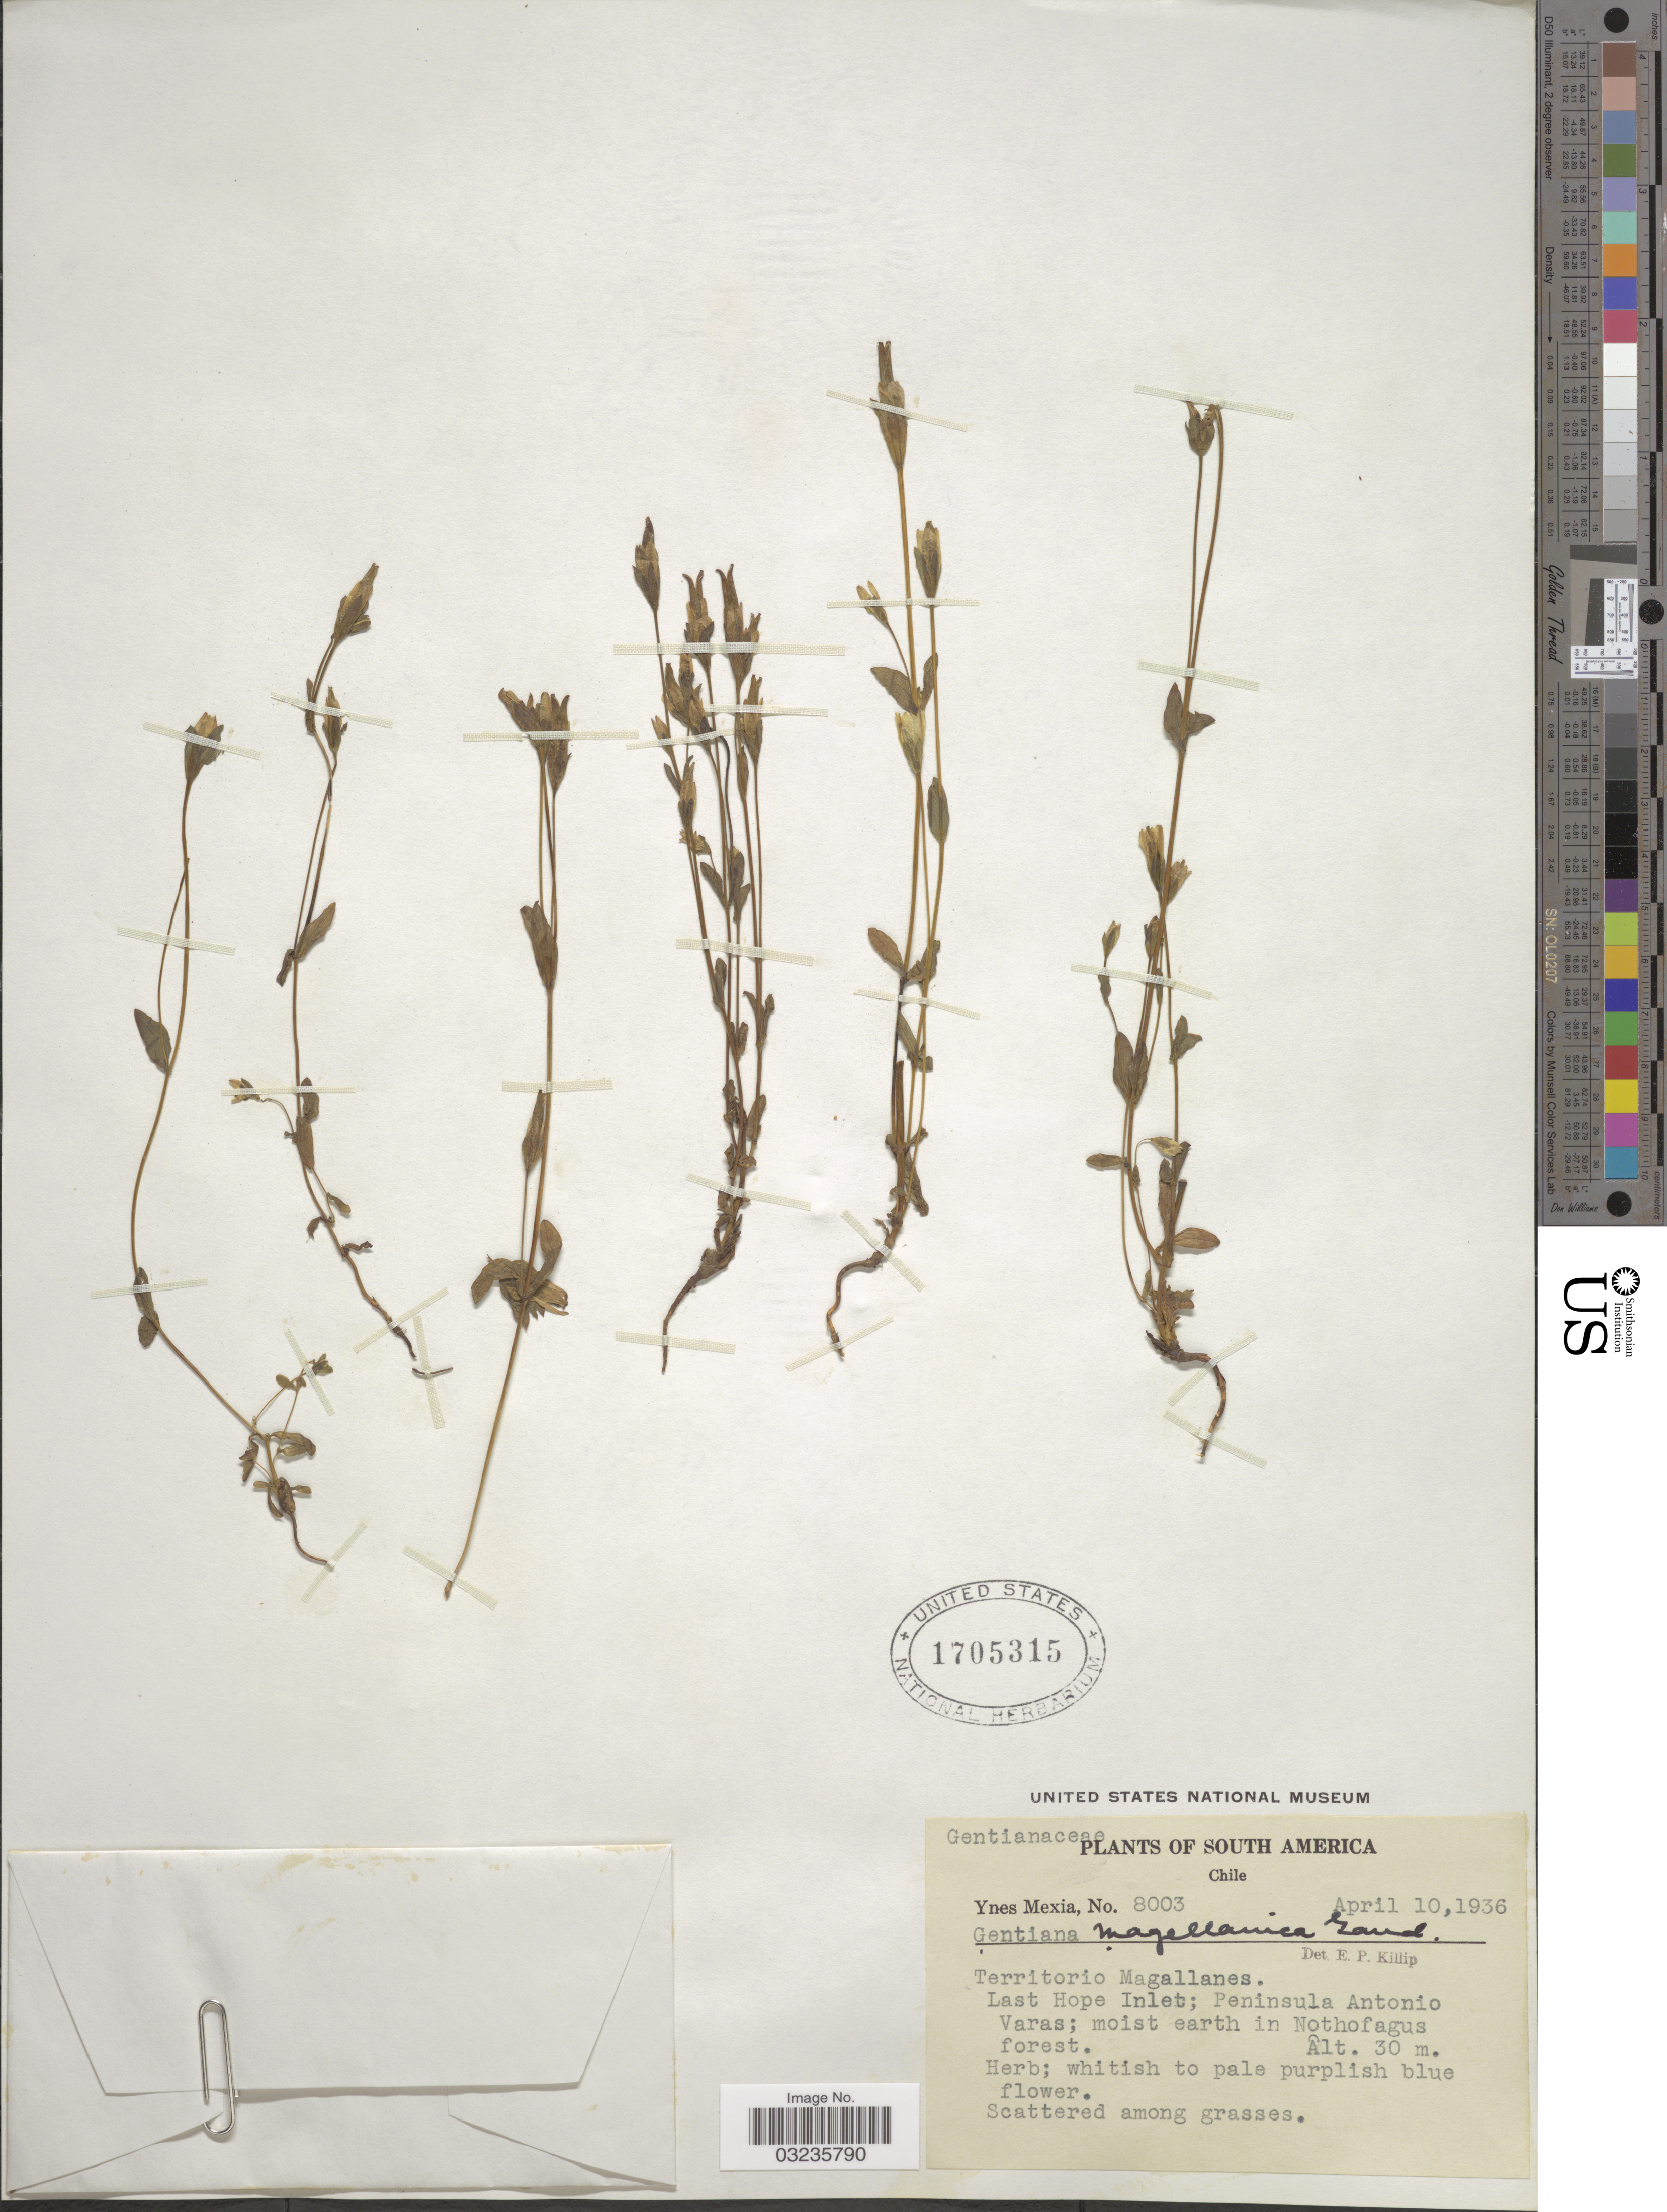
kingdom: Plantae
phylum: Tracheophyta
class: Magnoliopsida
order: Gentianales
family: Gentianaceae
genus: Gentiana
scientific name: Gentiana magellanica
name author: Gaudich.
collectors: Y. Mexia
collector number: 8003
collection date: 1936-04-10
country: Chile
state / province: Magallanes y de la Antártica Chilena (XII)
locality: Territorio Magallanes. Last Hope Inlet; Peninsula Antonio Varas.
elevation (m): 30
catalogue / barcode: US 1705315